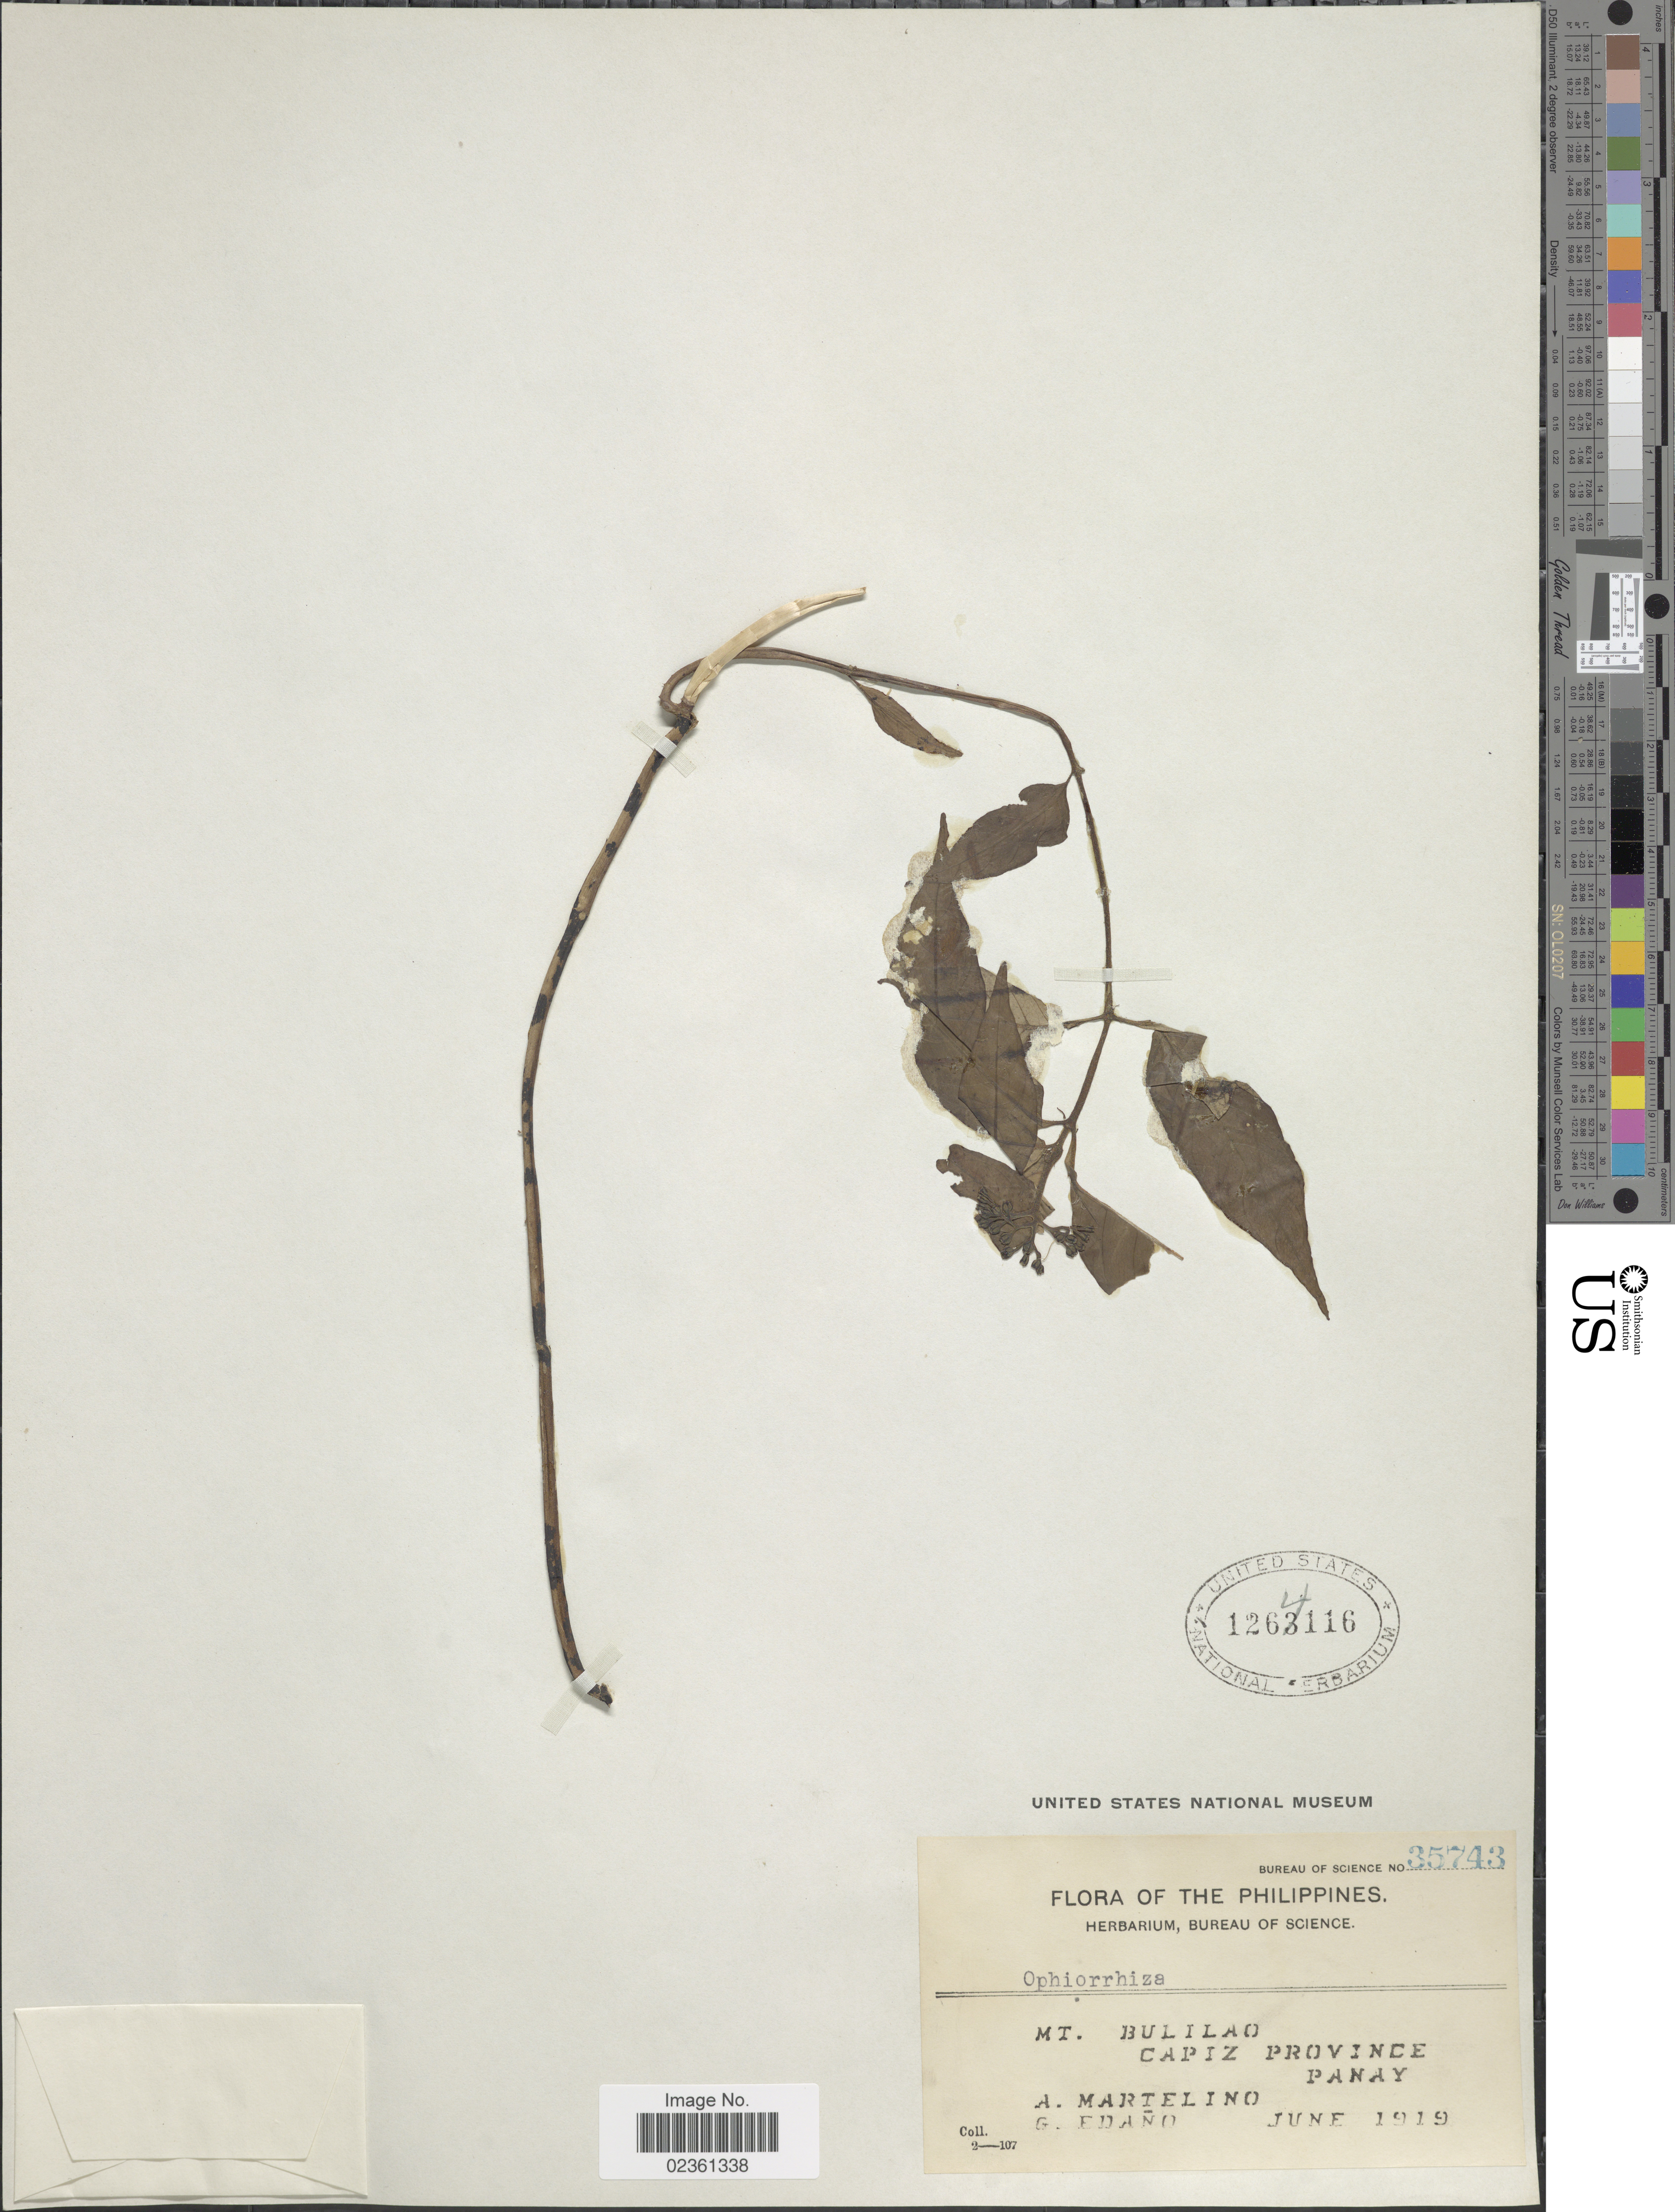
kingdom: Plantae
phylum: Tracheophyta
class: Magnoliopsida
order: Gentianales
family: Rubiaceae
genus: Ophiorrhiza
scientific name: Ophiorrhiza sp.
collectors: A. Martelino & G. Edaño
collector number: Bureau of Science 35743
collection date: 1919-06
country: Philippines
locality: Mt. Bulilao, Capiz Province, Panay.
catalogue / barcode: US 1264116